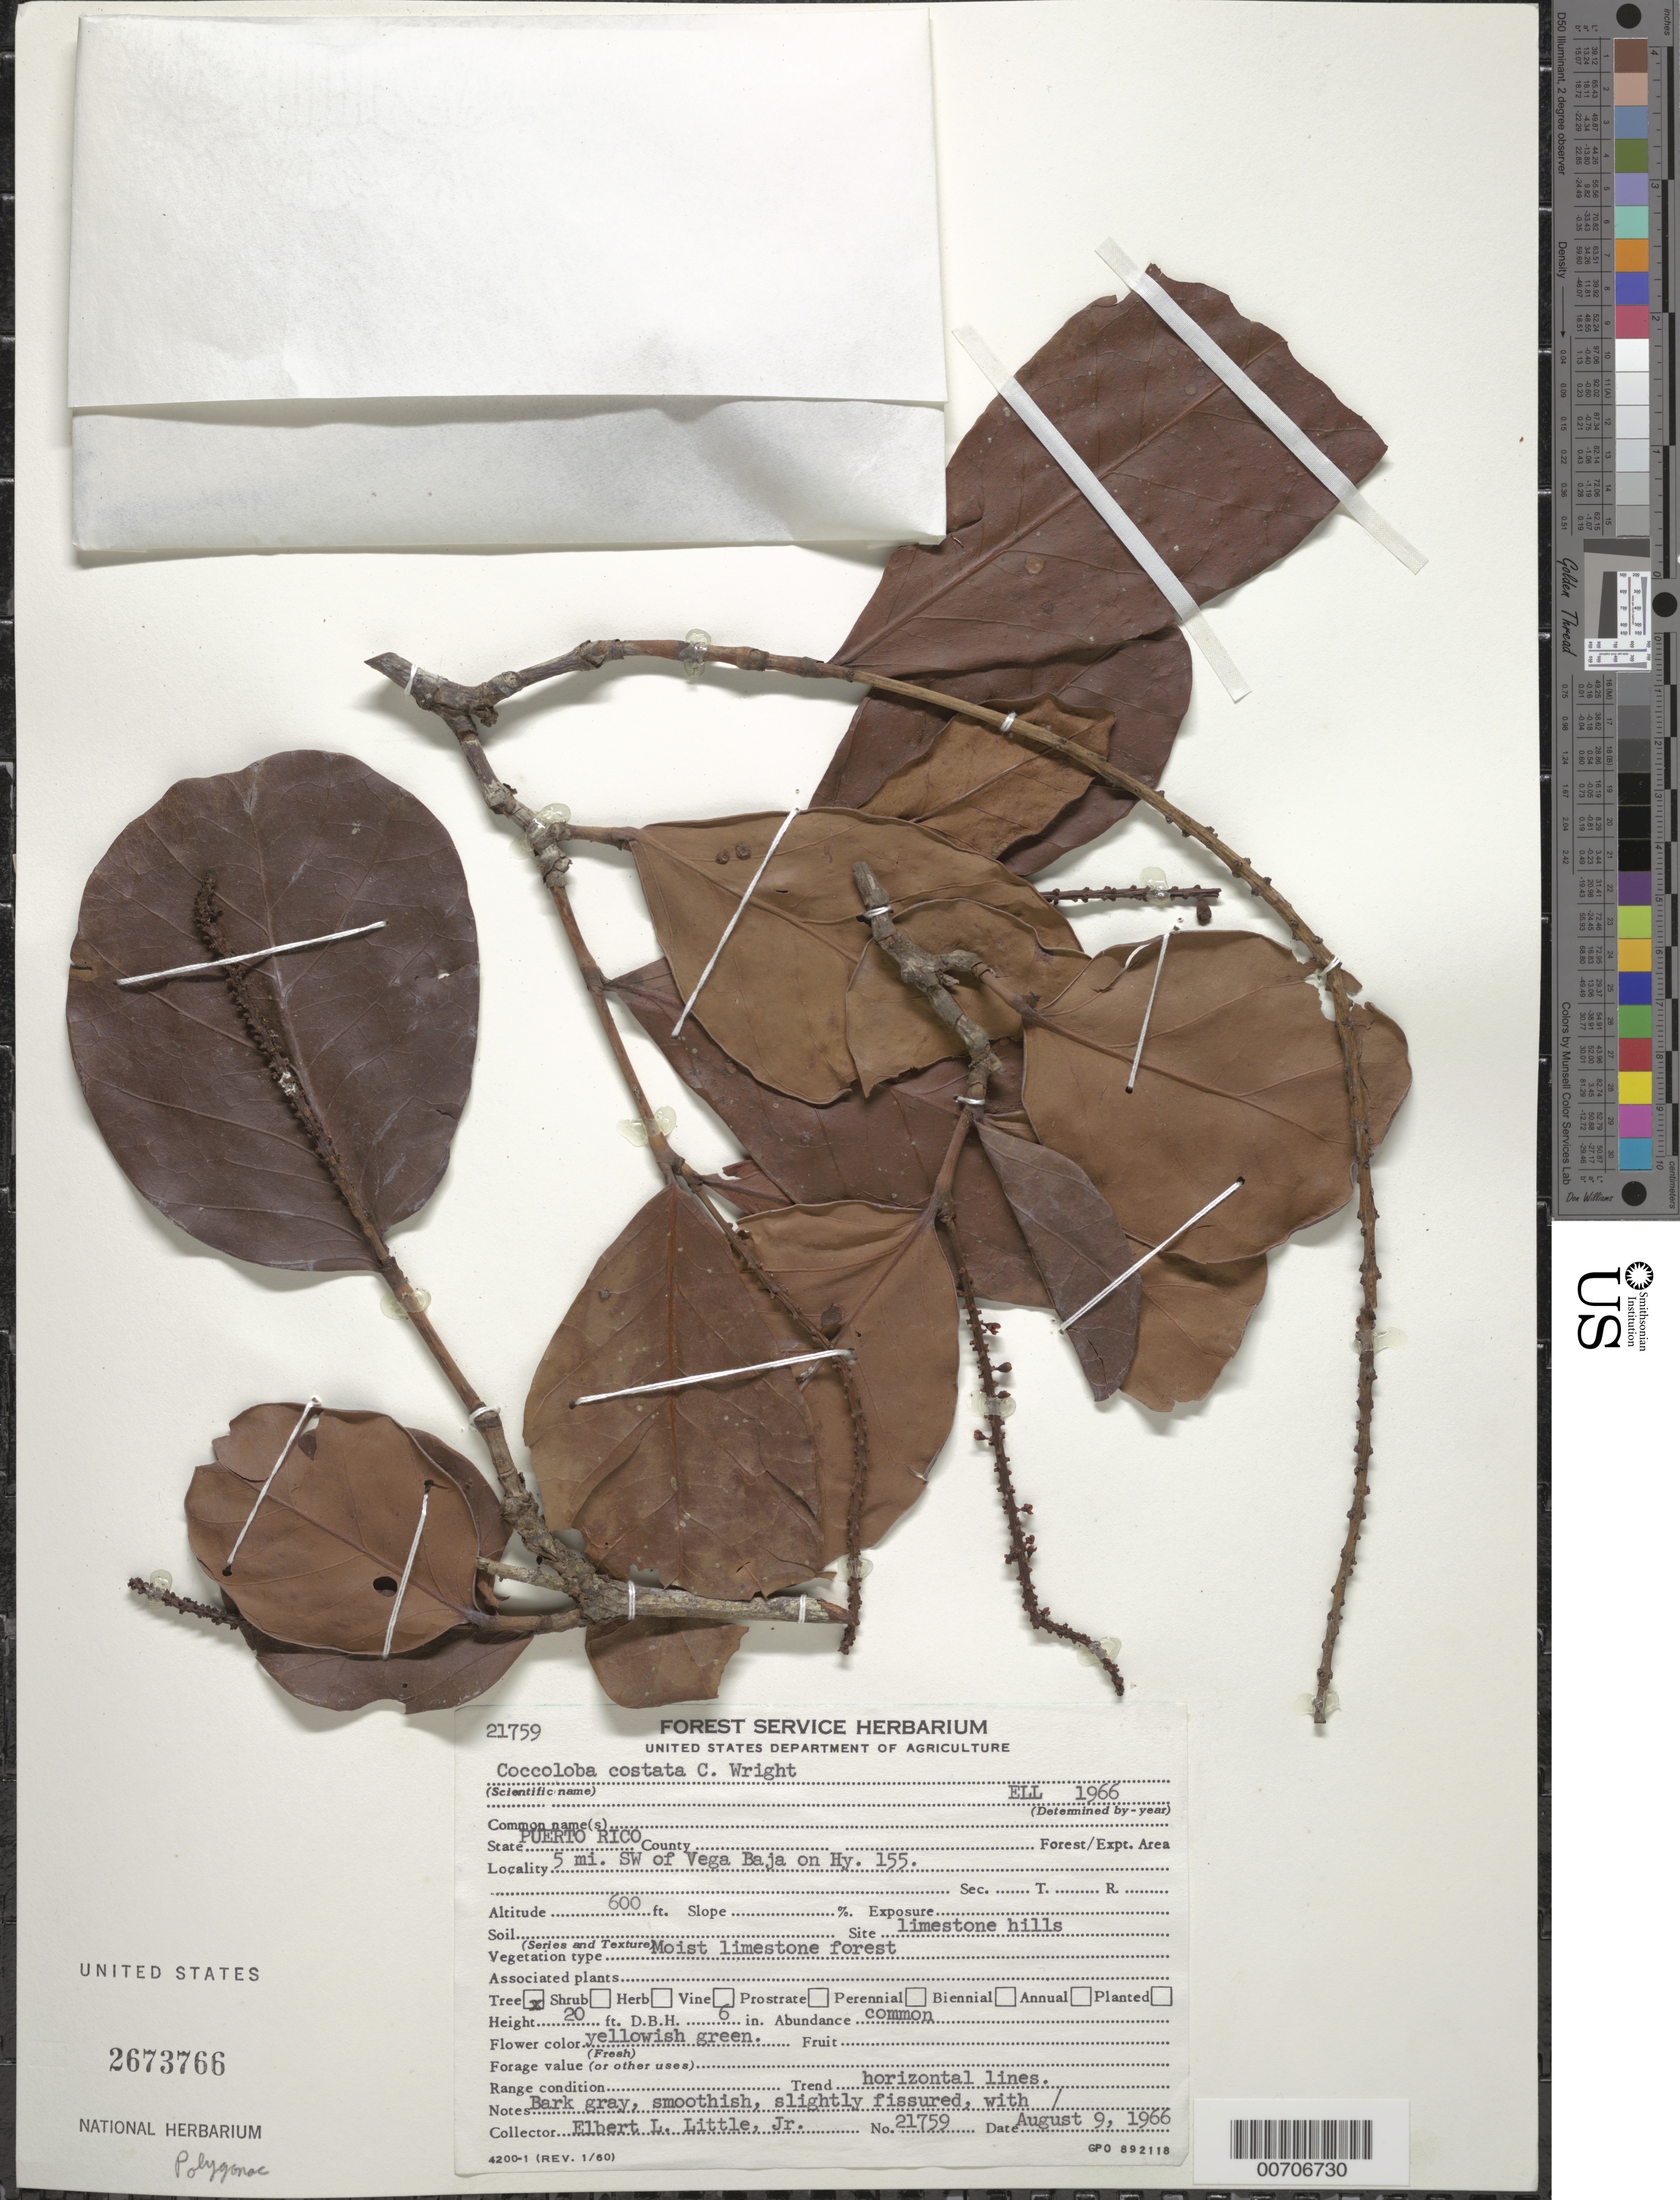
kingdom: Plantae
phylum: Tracheophyta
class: Magnoliopsida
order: Caryophyllales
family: Polygonaceae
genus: Coccoloba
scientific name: Coccoloba costata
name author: C. Wright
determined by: Little, Elbert L., Jr., (FSSR), United States Department of Agriculture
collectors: E. L. Little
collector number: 21759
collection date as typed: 09 Aug 1966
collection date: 1966-08-09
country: Puerto Rico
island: Greater Antilles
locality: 5 mi SW of Vega Baja on Hy. 155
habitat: Moist limestone forest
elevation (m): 183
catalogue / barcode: US 2673766